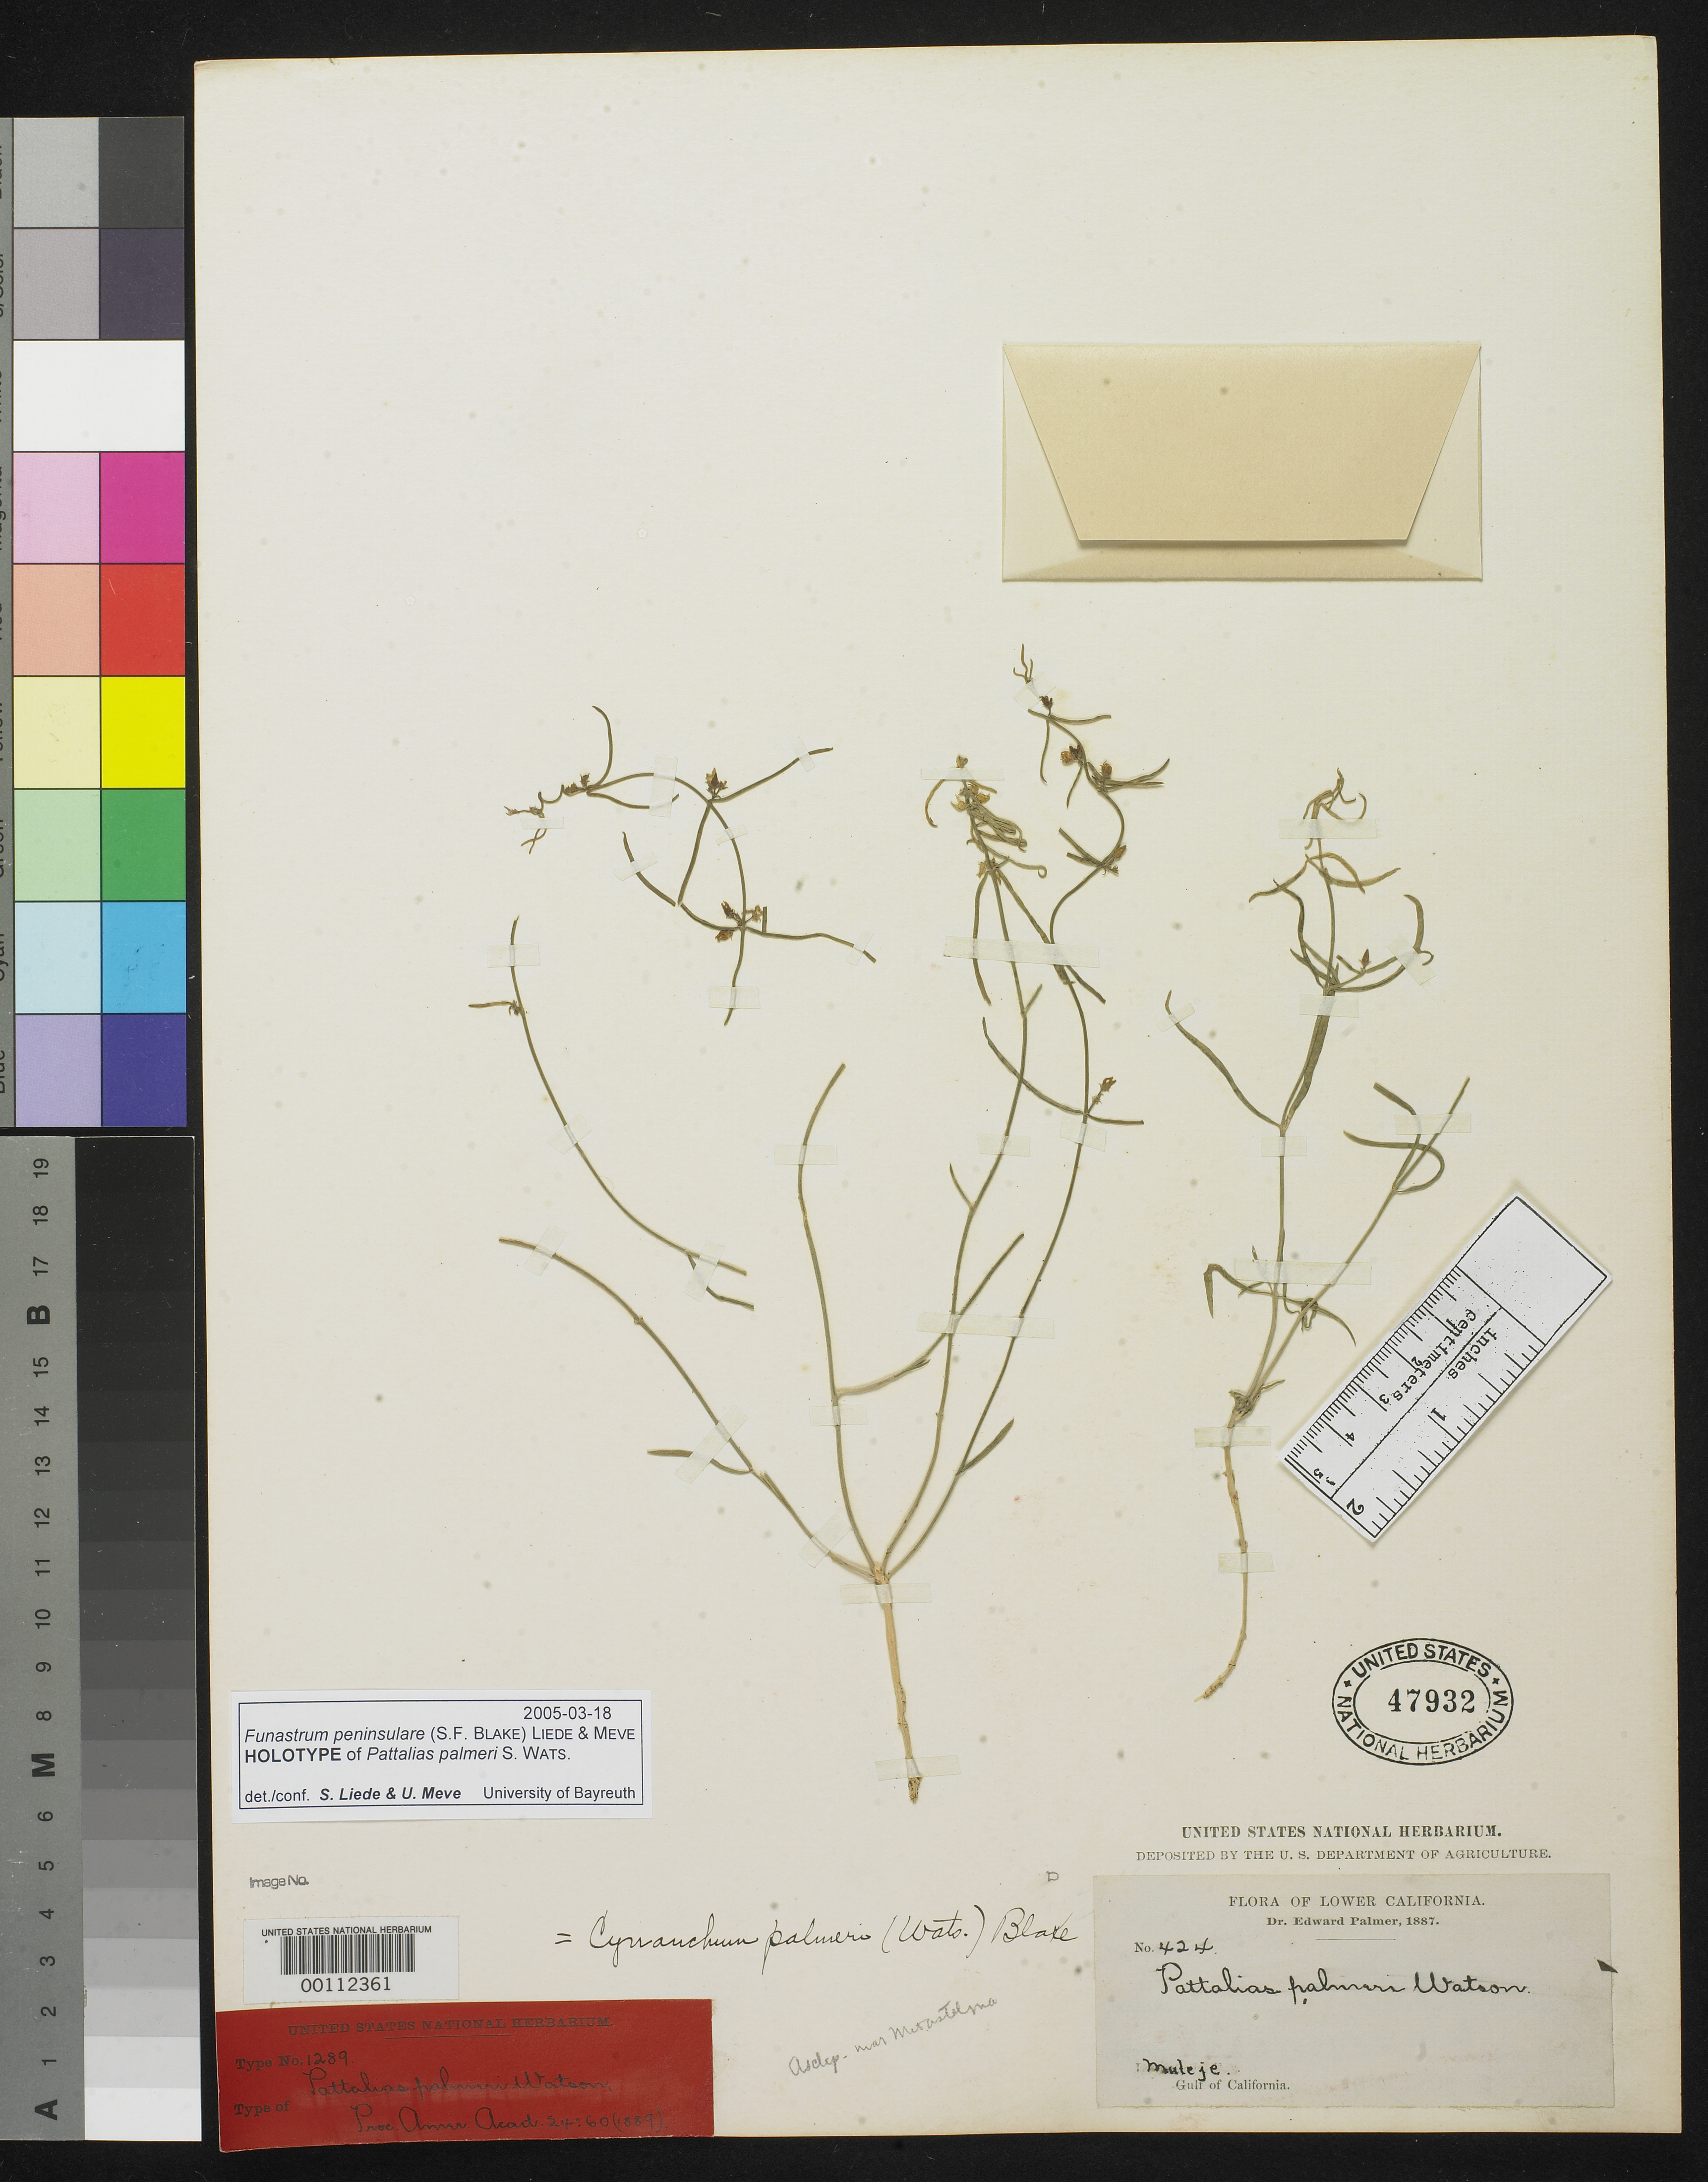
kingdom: Plantae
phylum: Tracheophyta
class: Magnoliopsida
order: Gentianales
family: Apocynaceae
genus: Pattalias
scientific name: Pattalias palmeri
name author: S. Watson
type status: Holotype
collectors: E. Palmer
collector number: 424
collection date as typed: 1887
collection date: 1887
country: Mexico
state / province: Baja California Sur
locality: Muleje, Gulf of California.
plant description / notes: Dubiously the holotype? Annotated as such by Liede & Meve (2005) but holotype is to be expected at GH.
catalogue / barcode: US 47932